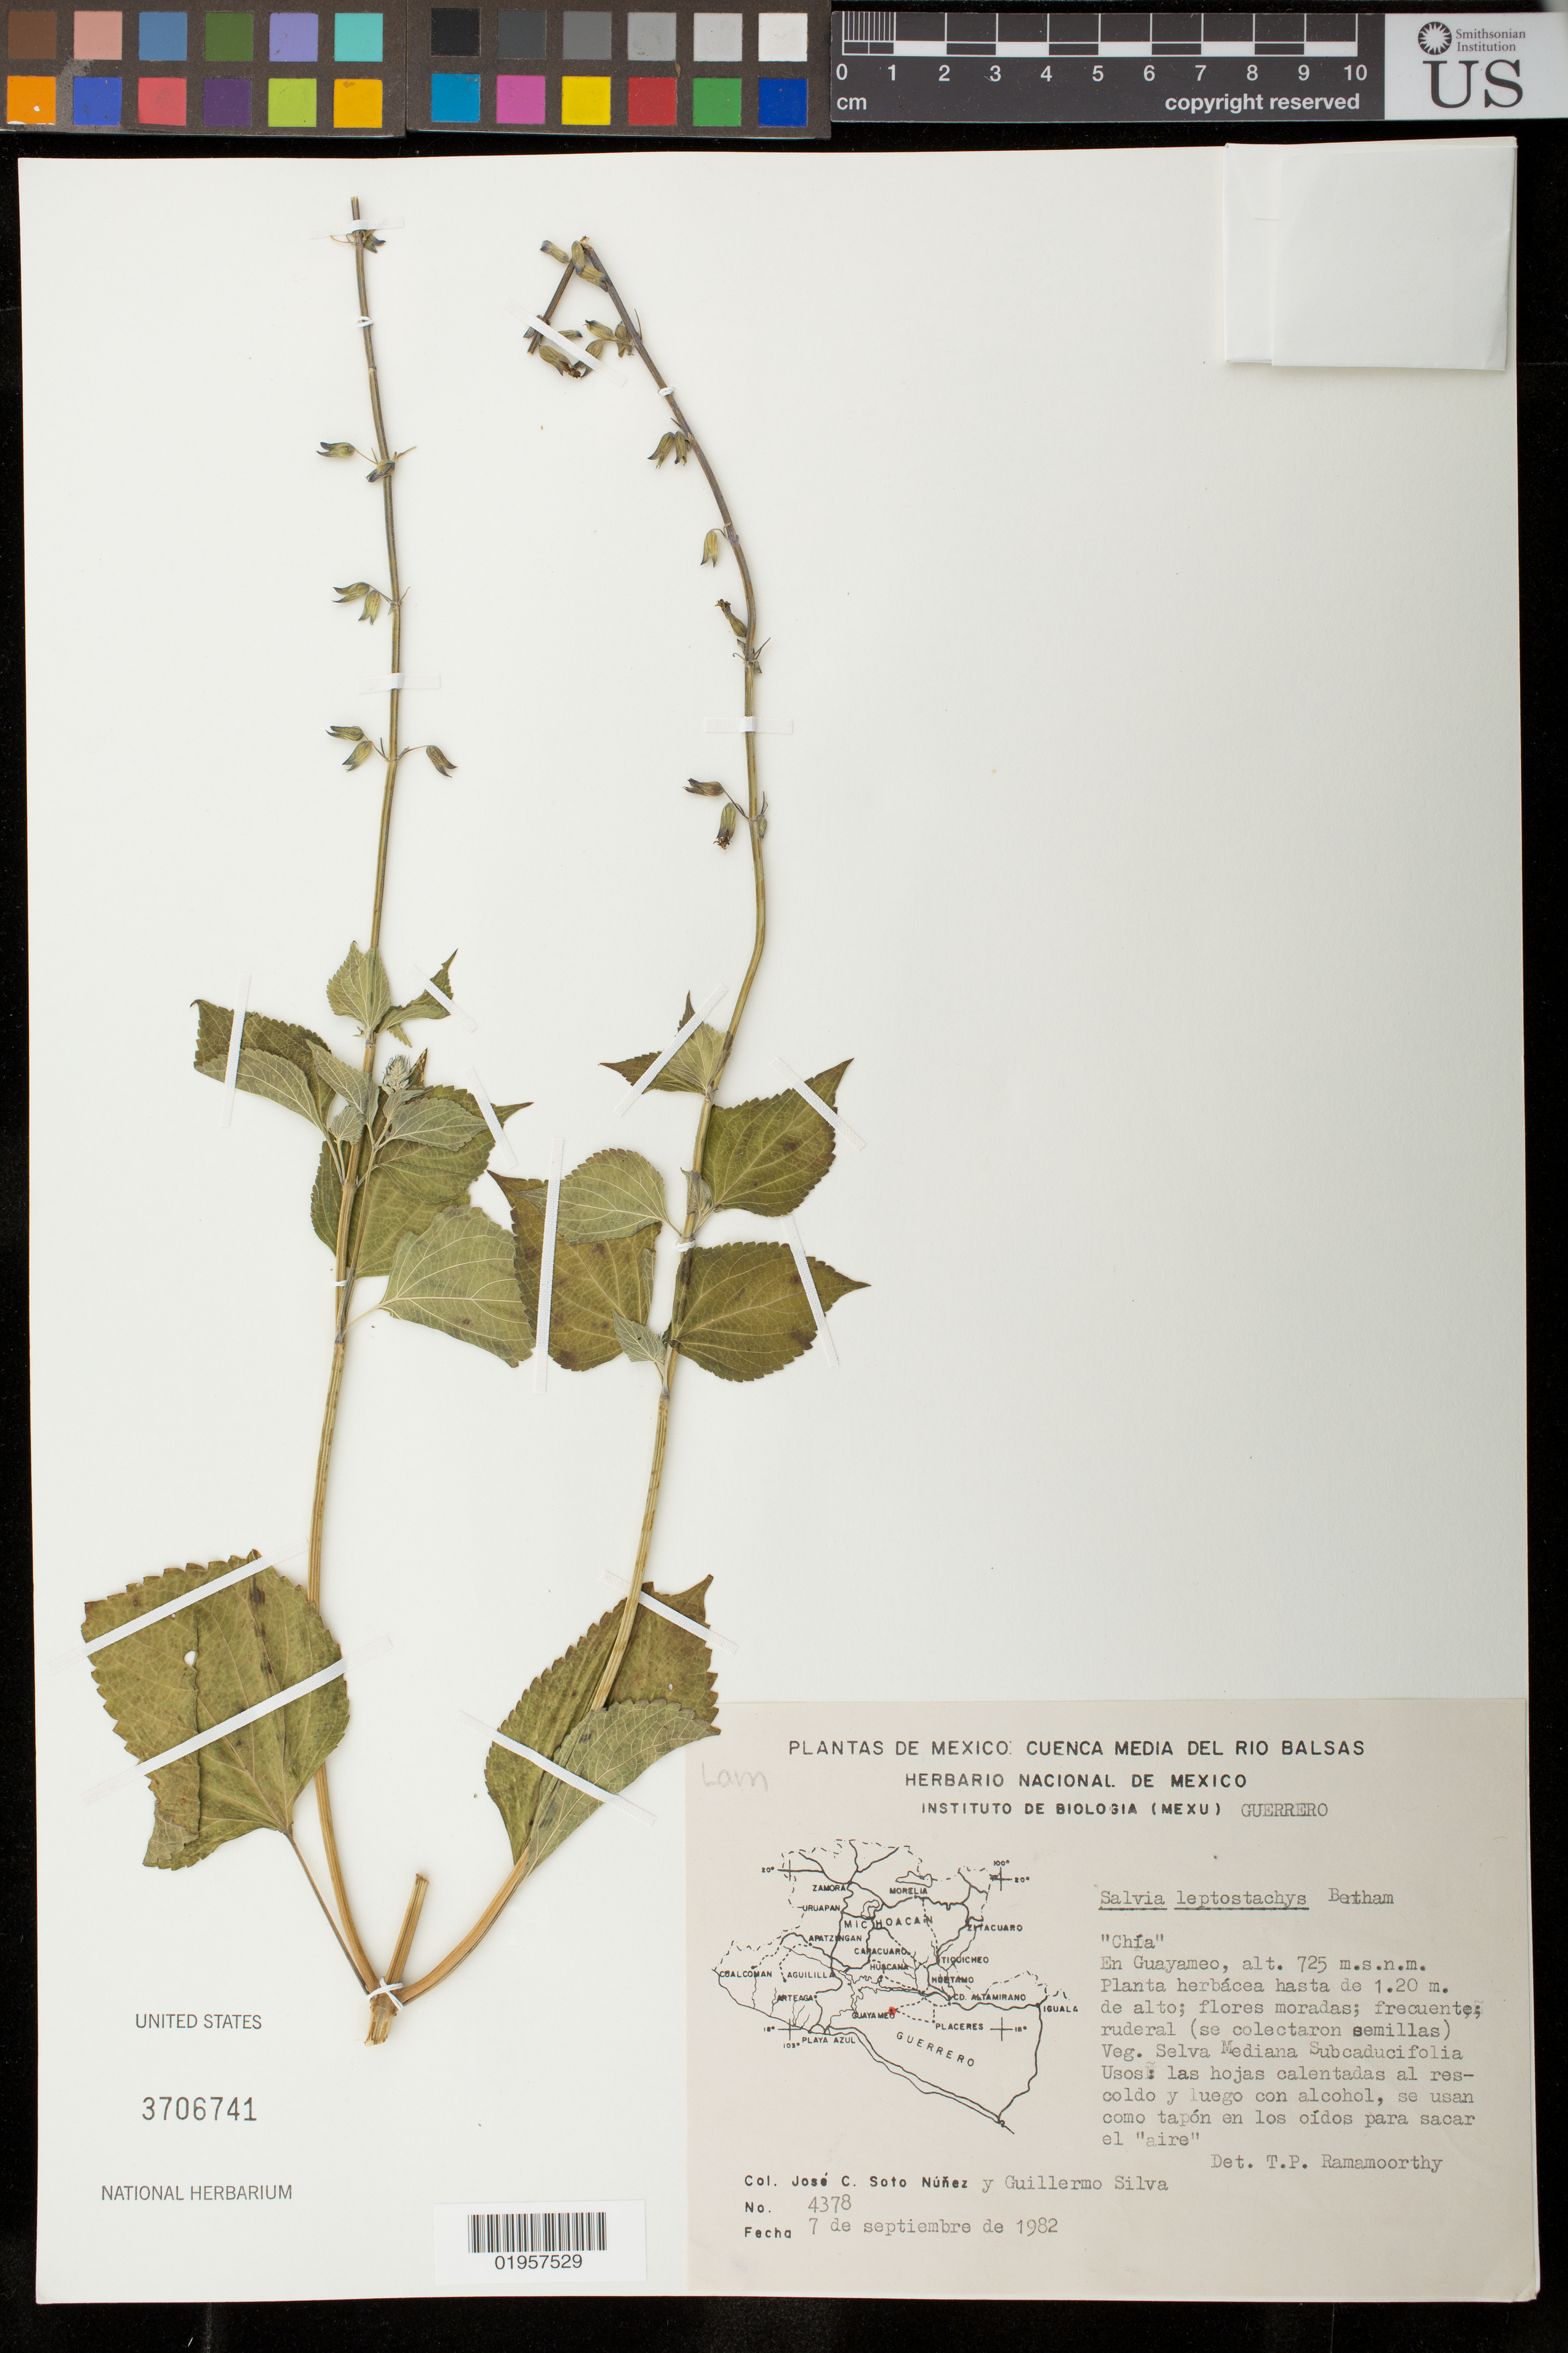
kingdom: Plantae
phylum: Tracheophyta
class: Magnoliopsida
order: Lamiales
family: Lamiaceae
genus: Salvia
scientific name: Salvia leptostachys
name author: Benth.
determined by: Ramamoorthy, T. P.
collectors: J. C. Soto Núñez & G. Silva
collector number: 4378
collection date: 1982-09-07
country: Mexico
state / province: Guerrero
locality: Guayameo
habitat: Selva mediana subcaducifolia; frecuente, ruderal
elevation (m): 725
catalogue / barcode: US 3706741